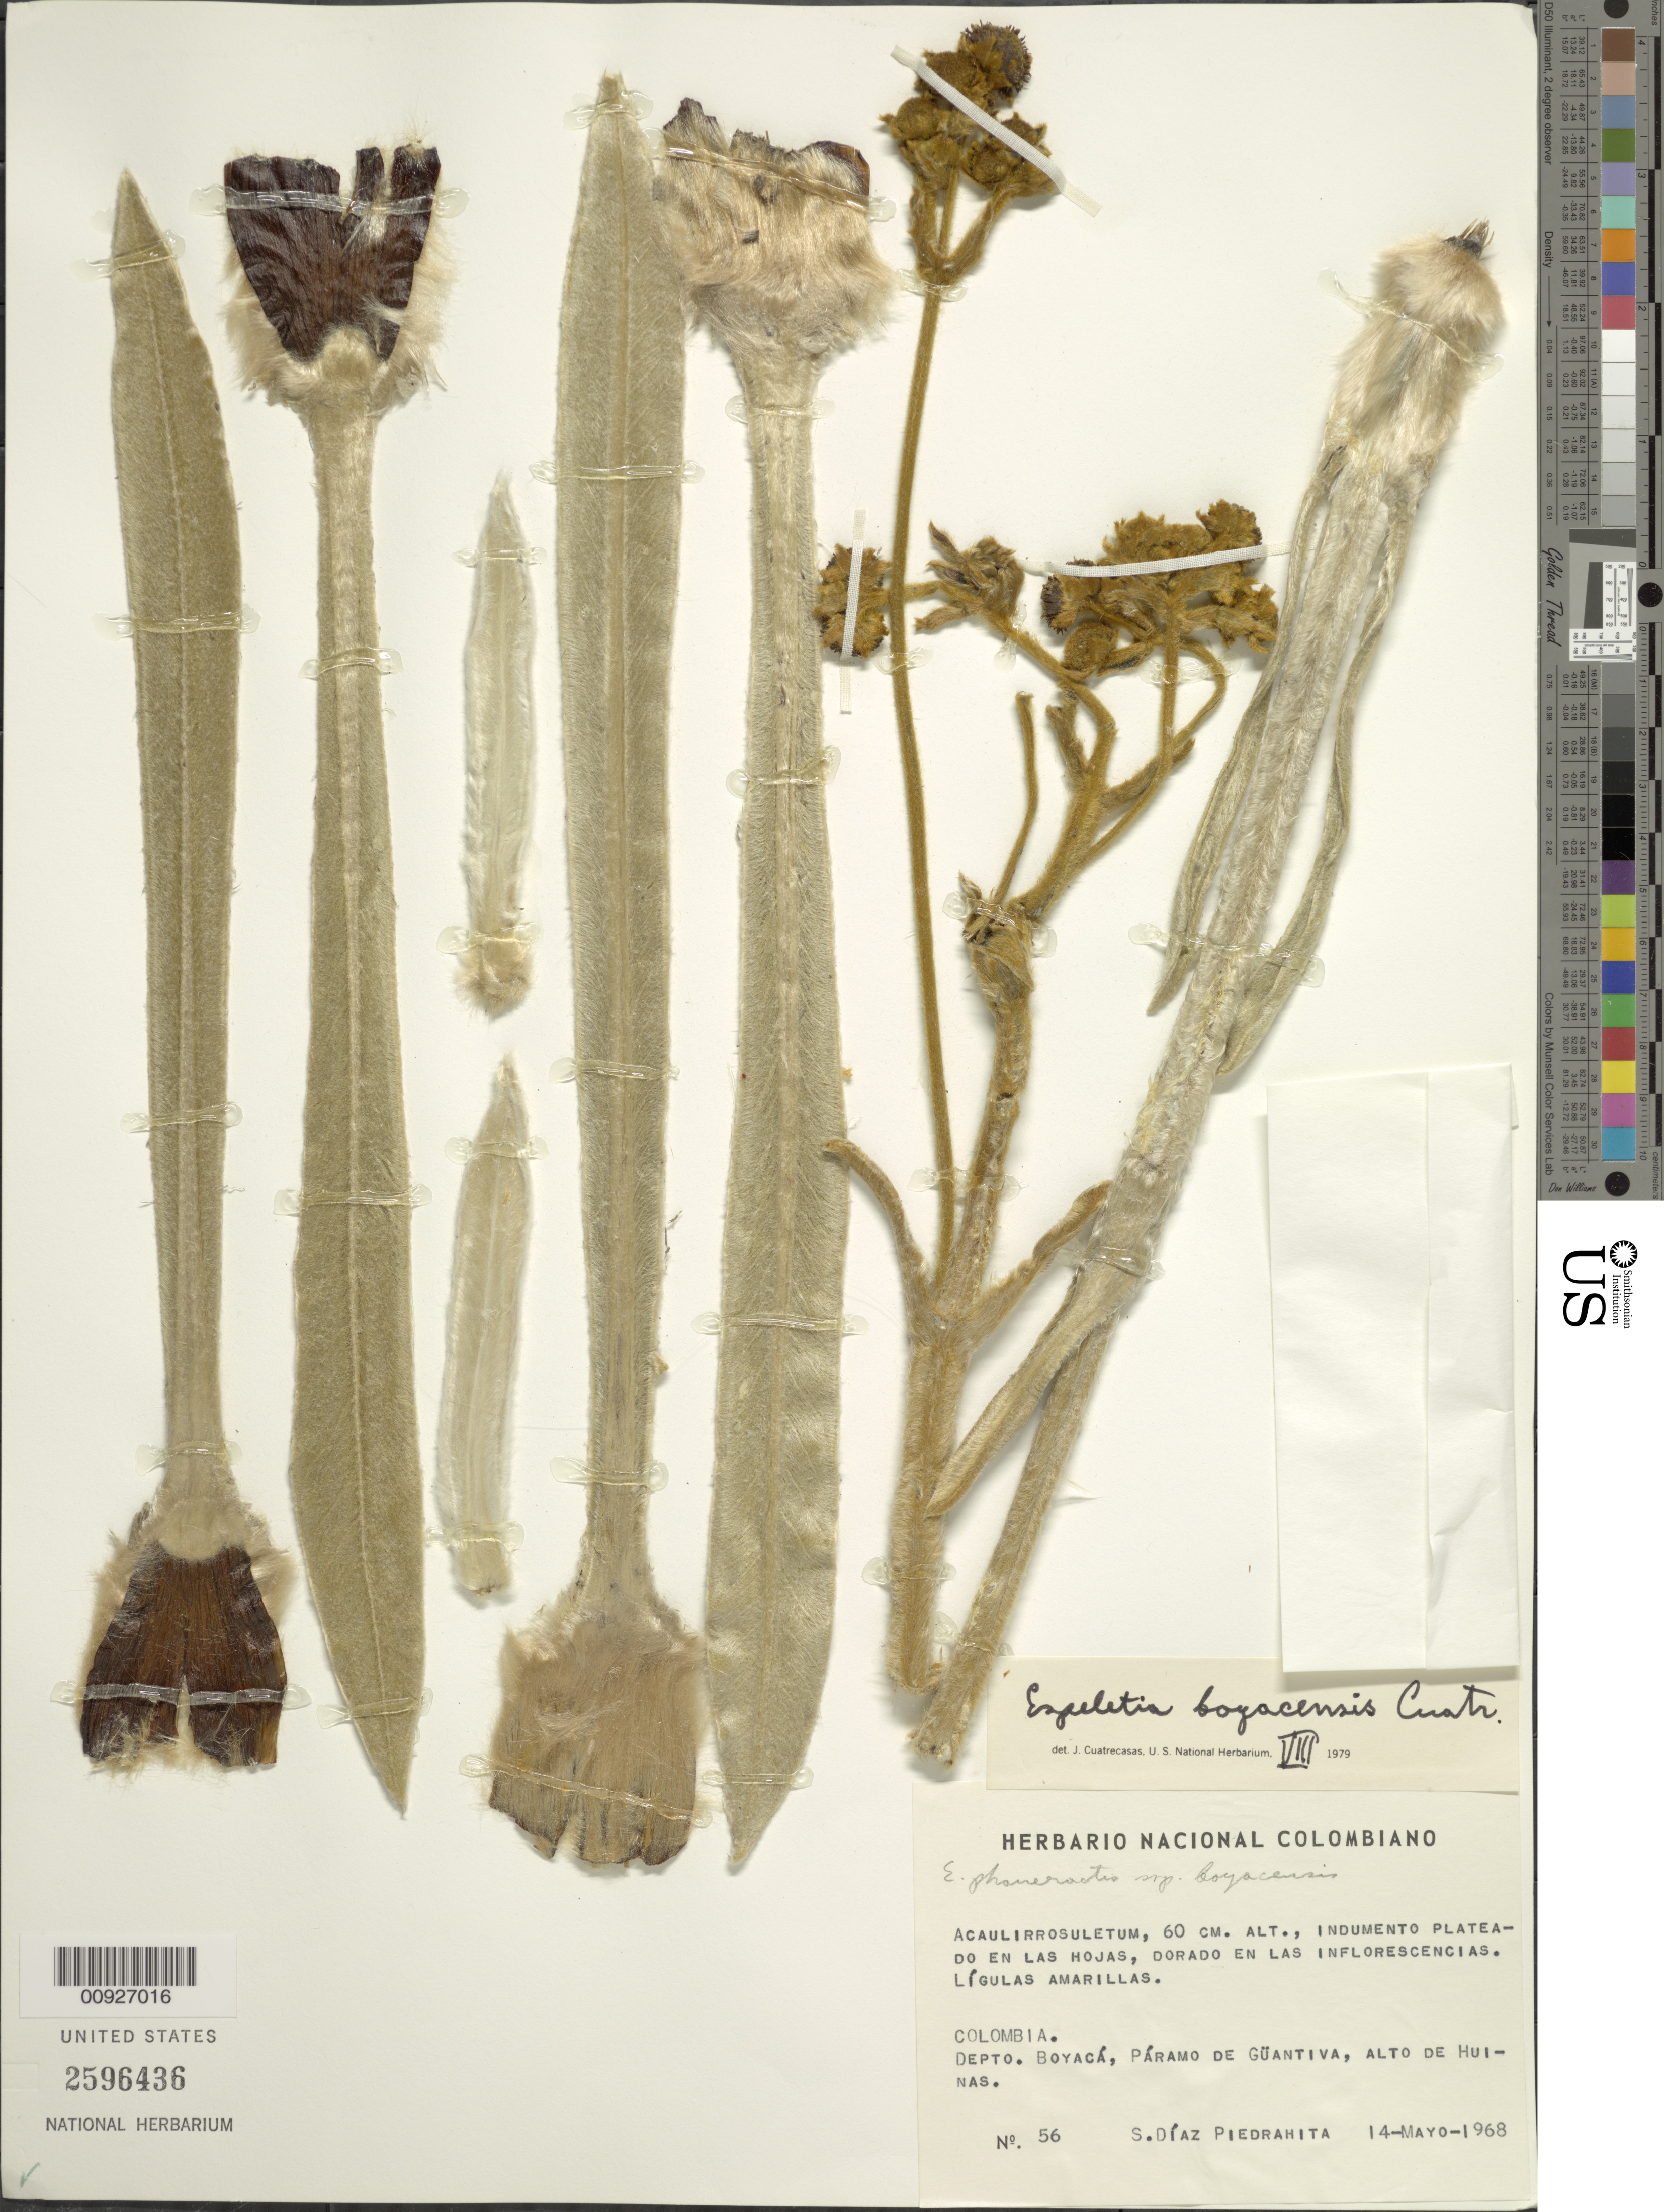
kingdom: Plantae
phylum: Tracheophyta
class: Magnoliopsida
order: Asterales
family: Asteraceae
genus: Espeletia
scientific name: Espeletia boyacensis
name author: Cuatrec.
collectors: S. Díaz Píedrahíta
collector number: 56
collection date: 1968-05-14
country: Colombia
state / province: Boyacá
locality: P. de Guántiva. Páramo de Guantiva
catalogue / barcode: US 2596436